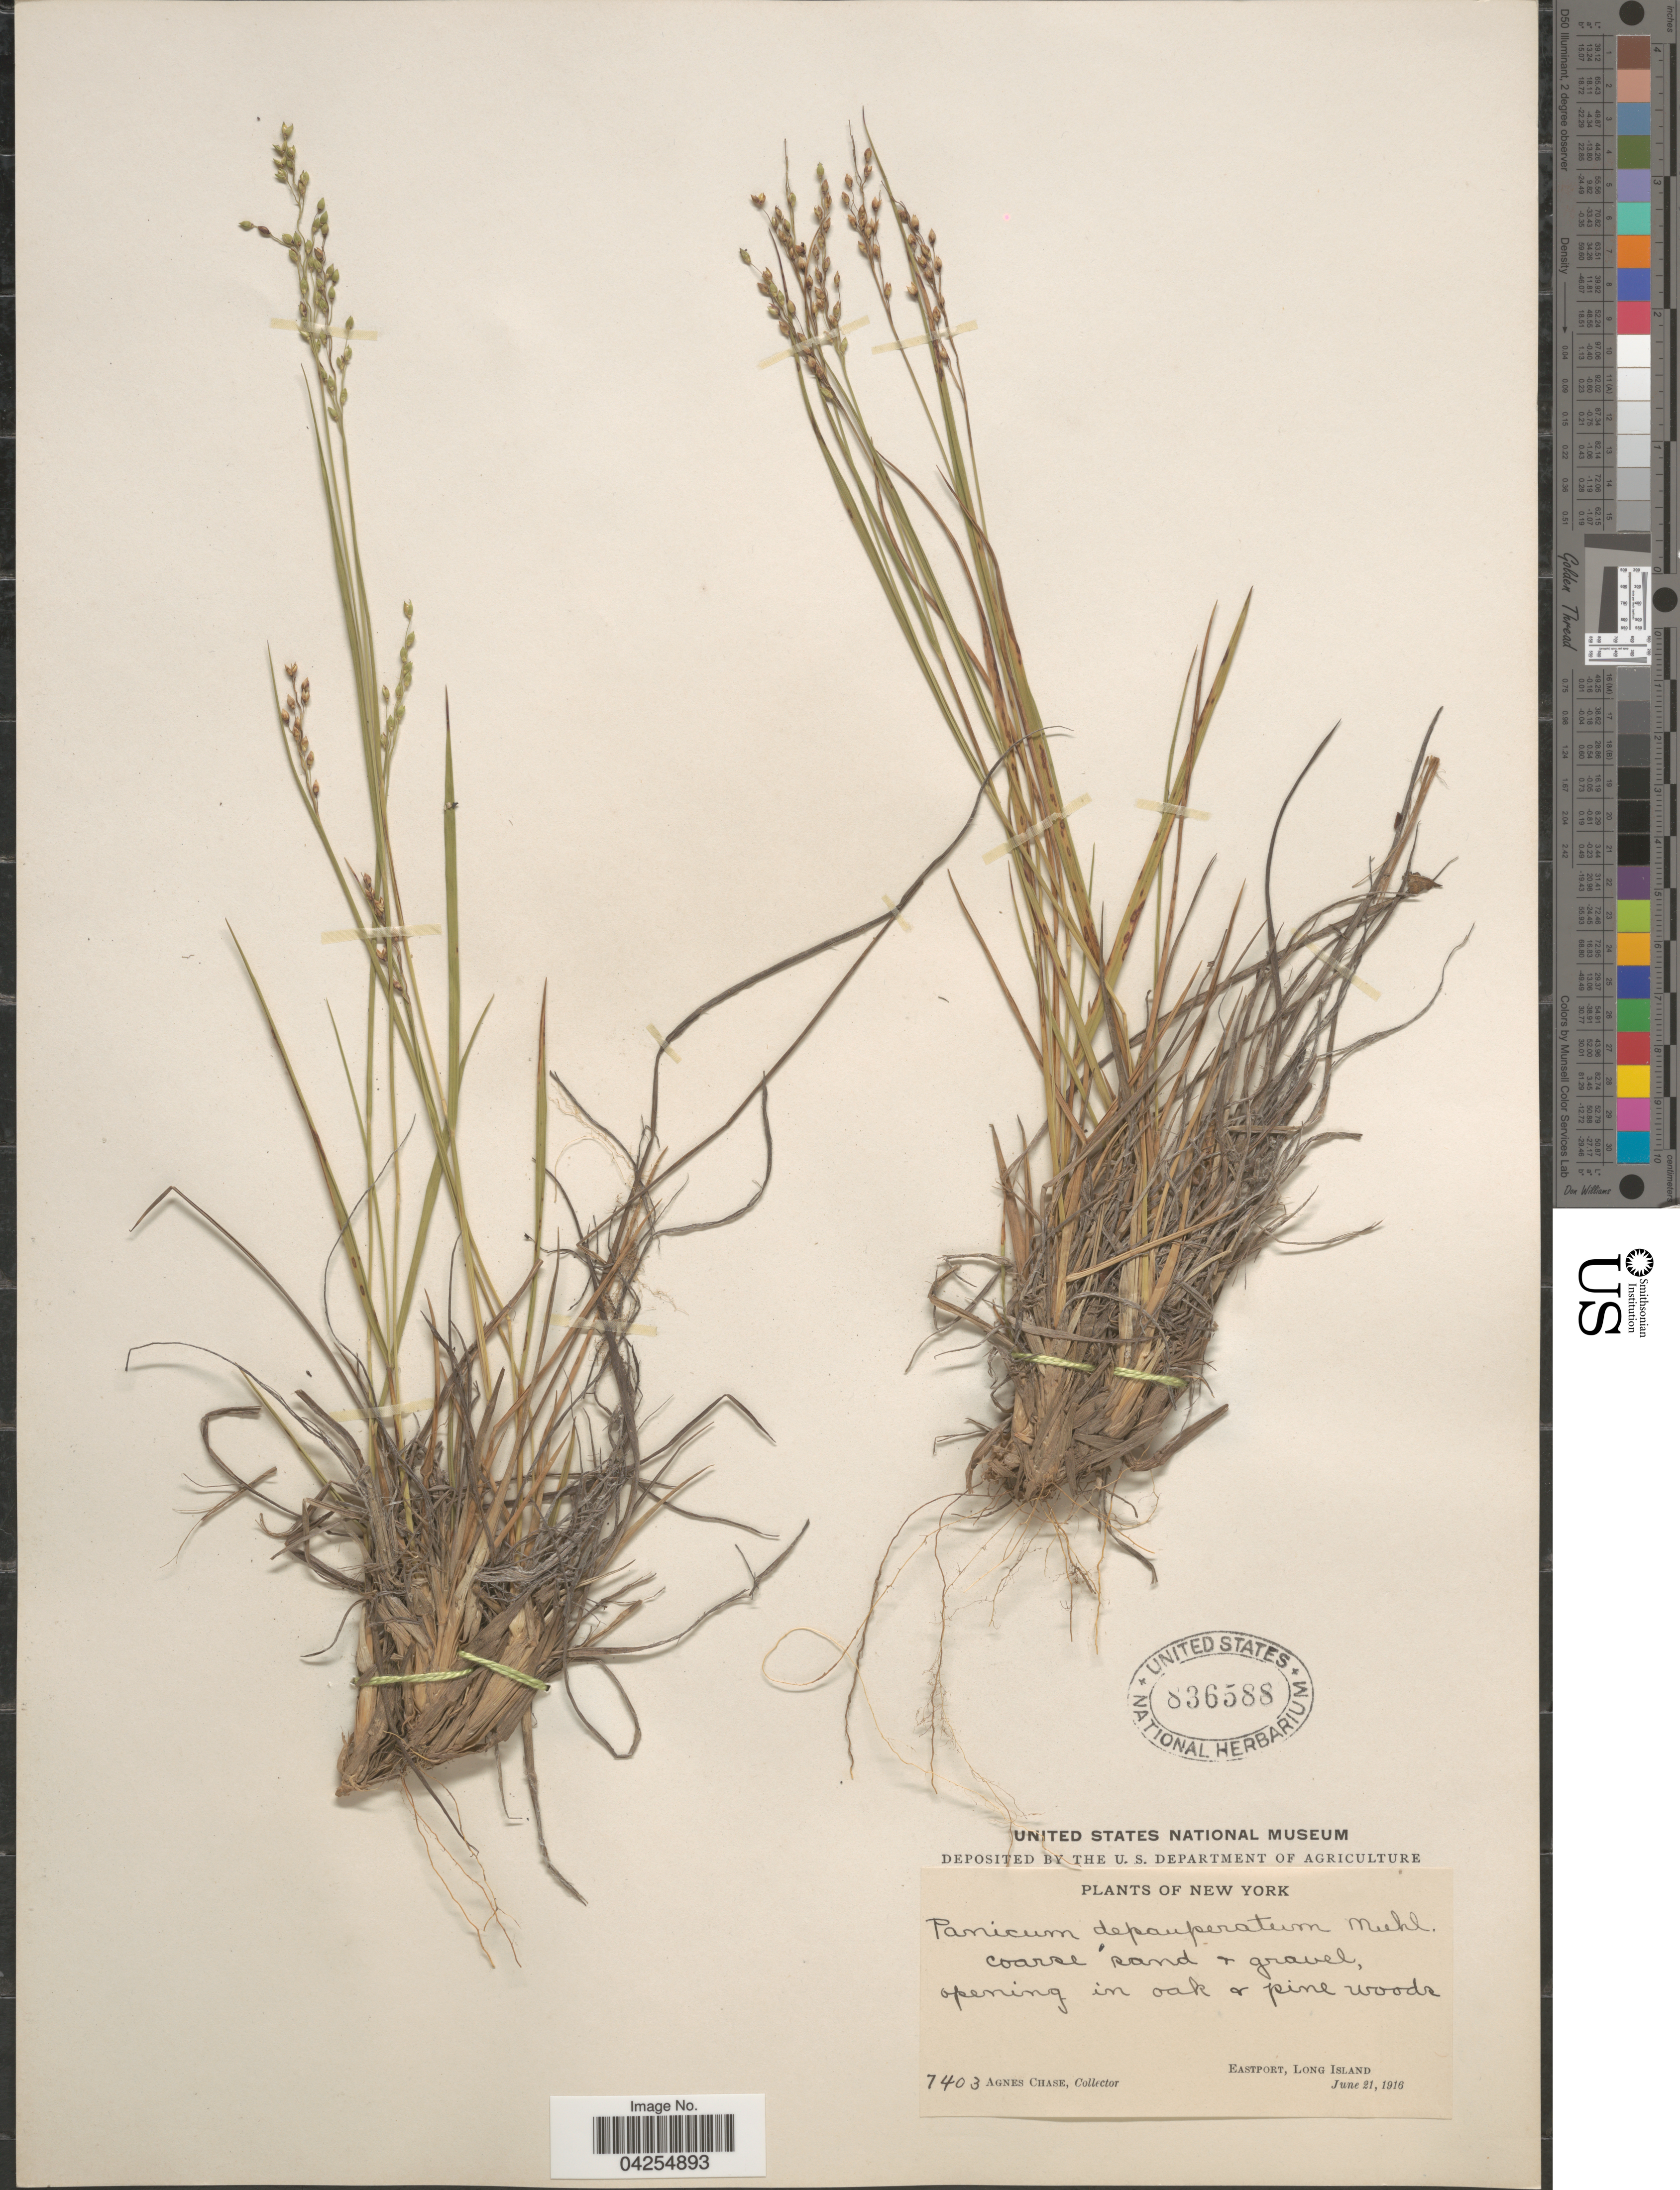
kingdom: Plantae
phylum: Tracheophyta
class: Liliopsida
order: Poales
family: Poaceae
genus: Dichanthelium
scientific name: Dichanthelium depauperatum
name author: (Muhl.) Gould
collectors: A. Chase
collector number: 7403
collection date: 1916-06-21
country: United States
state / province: New York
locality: Eastport, Long Island.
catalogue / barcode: US 836588